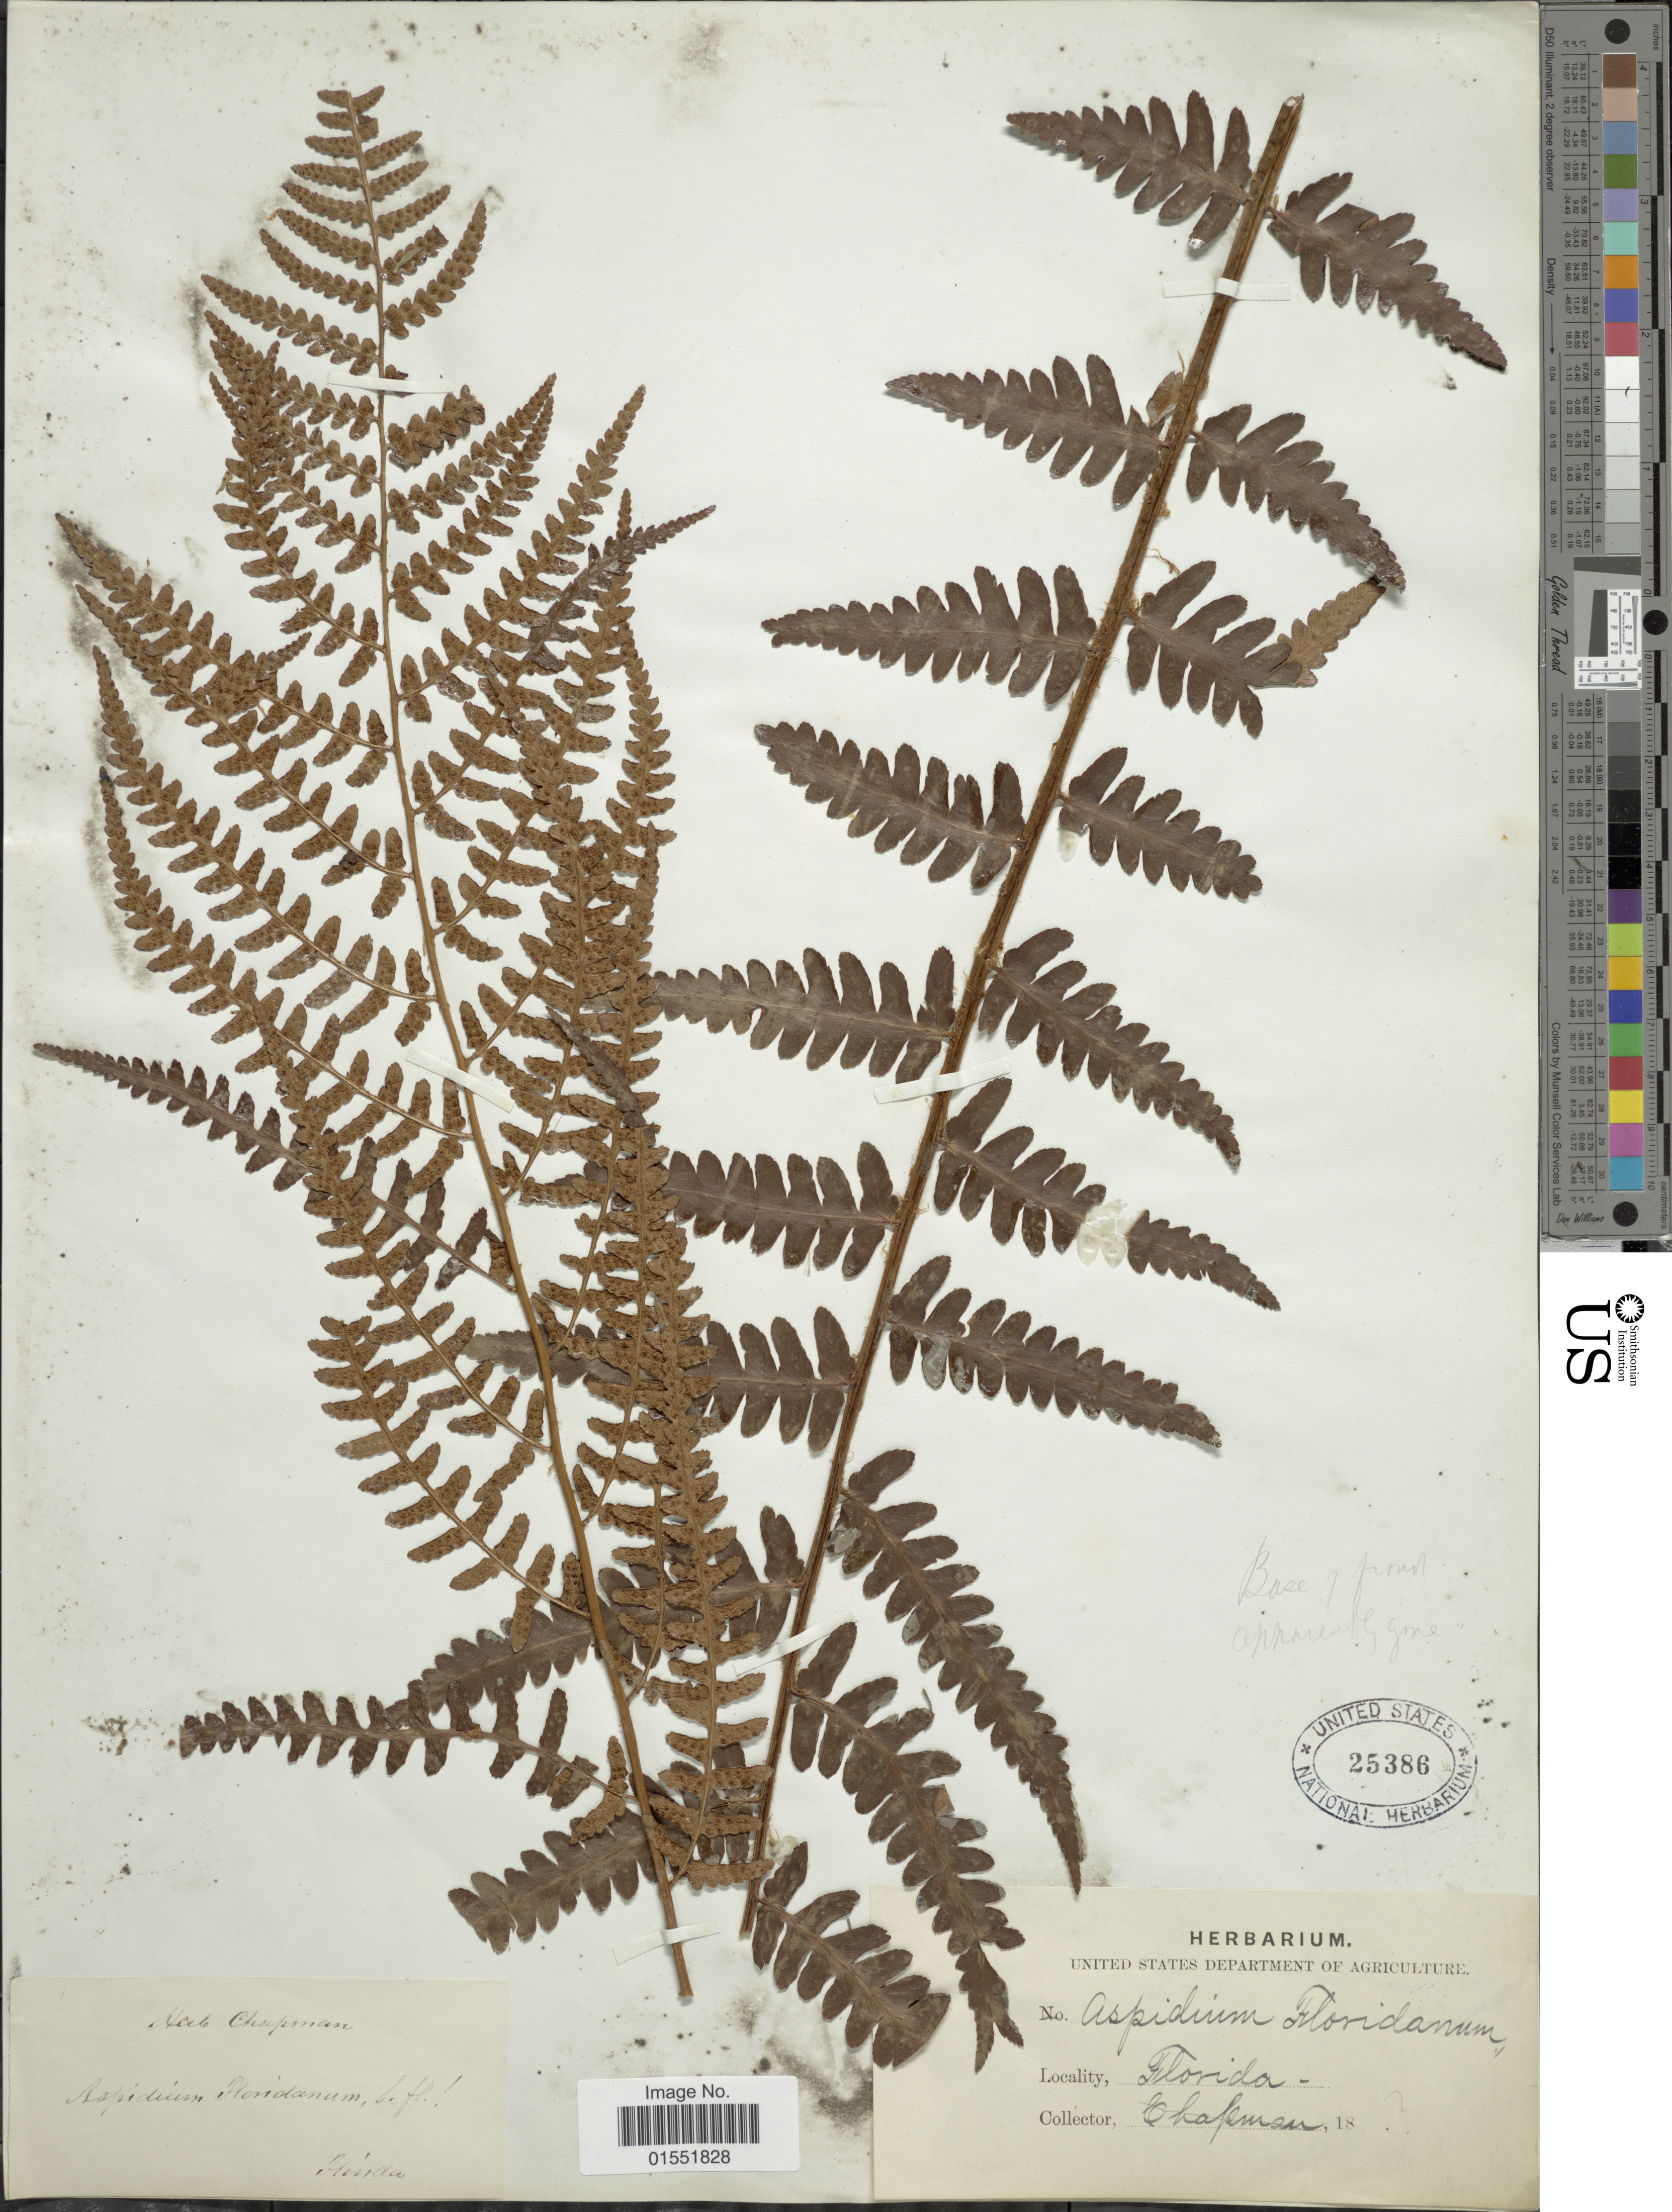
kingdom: Plantae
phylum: Tracheophyta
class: Polypodiopsida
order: Polypodiales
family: Dryopteridaceae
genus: Dryopteris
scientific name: Dryopteris ludoviciana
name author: (Kunze) Small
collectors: A. Chapman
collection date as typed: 18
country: United States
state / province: Florida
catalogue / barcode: US 25386